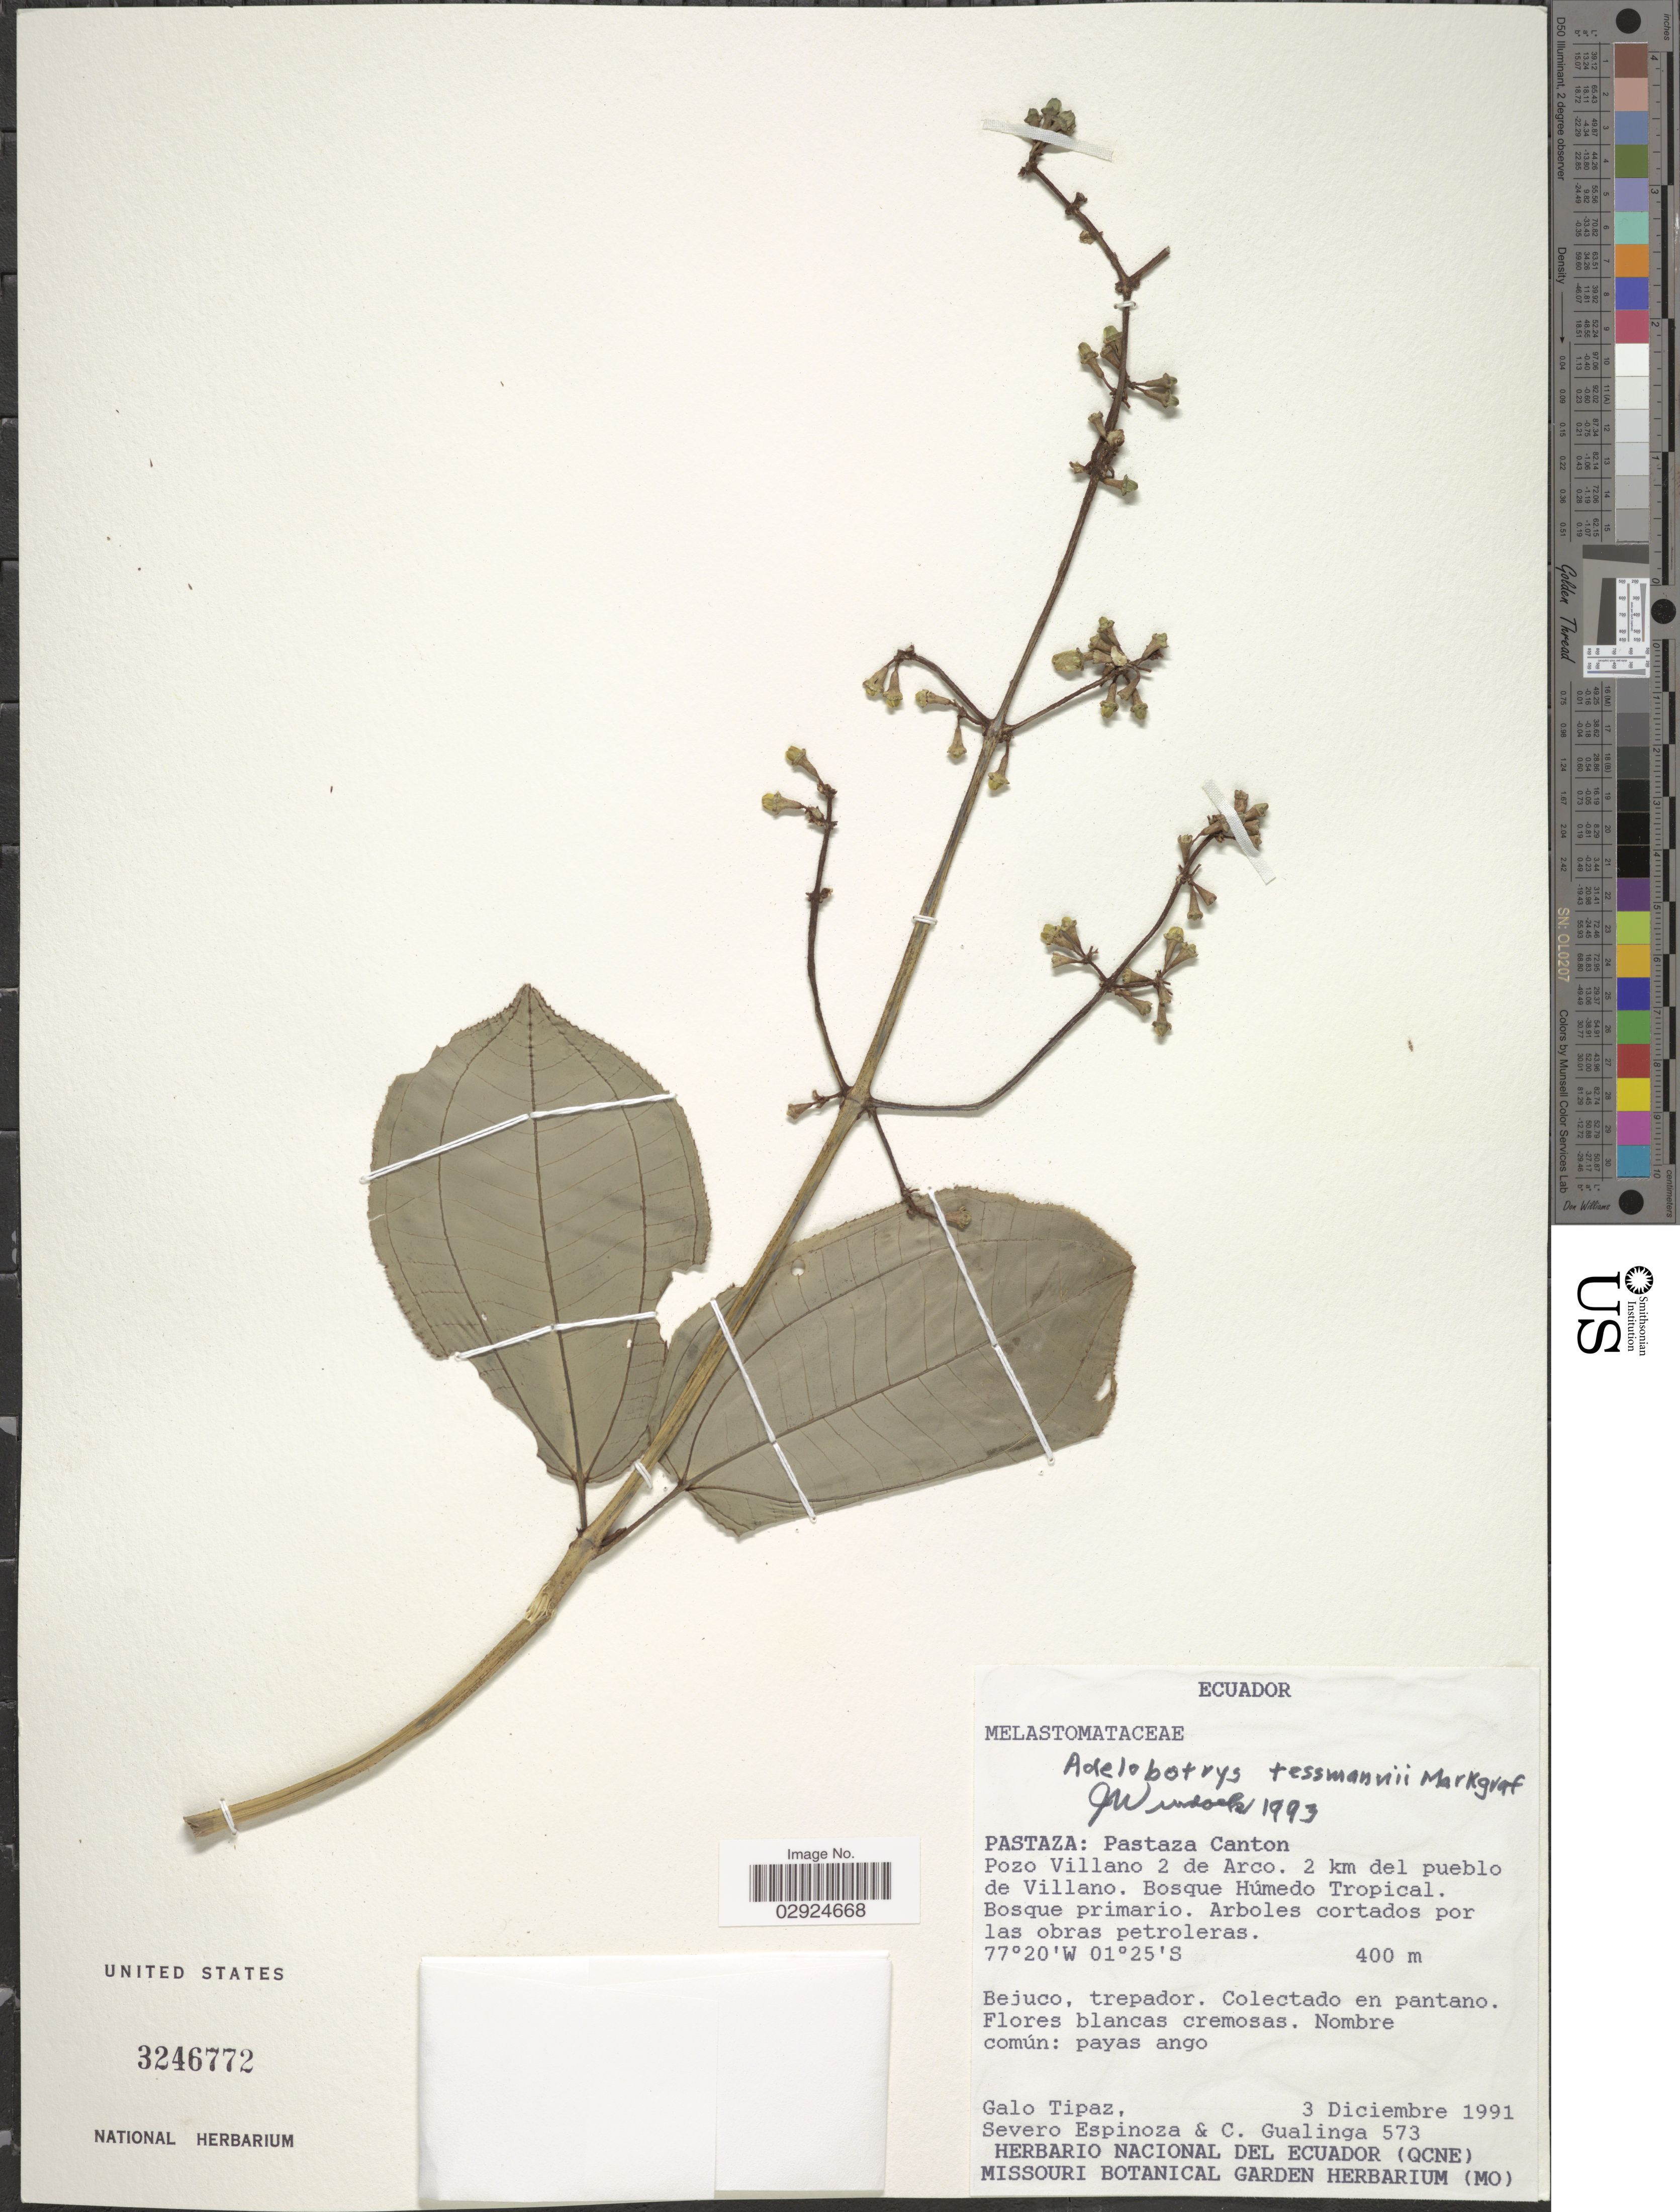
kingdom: Plantae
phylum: Tracheophyta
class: Magnoliopsida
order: Myrtales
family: Melastomataceae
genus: Adelobotrys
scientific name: Adelobotrys tessmannii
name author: Markgr.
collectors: G. Tipaz, S. Espinoza & C. Gualinga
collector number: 573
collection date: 1991-12-03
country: Ecuador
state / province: Pastaza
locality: Pastaza: Pastaza Canton. Pozo Villano 2 de Arco. 2 km del pueblo de Villano. Bosque Húmedo Tropical.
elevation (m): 400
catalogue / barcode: US 3246772